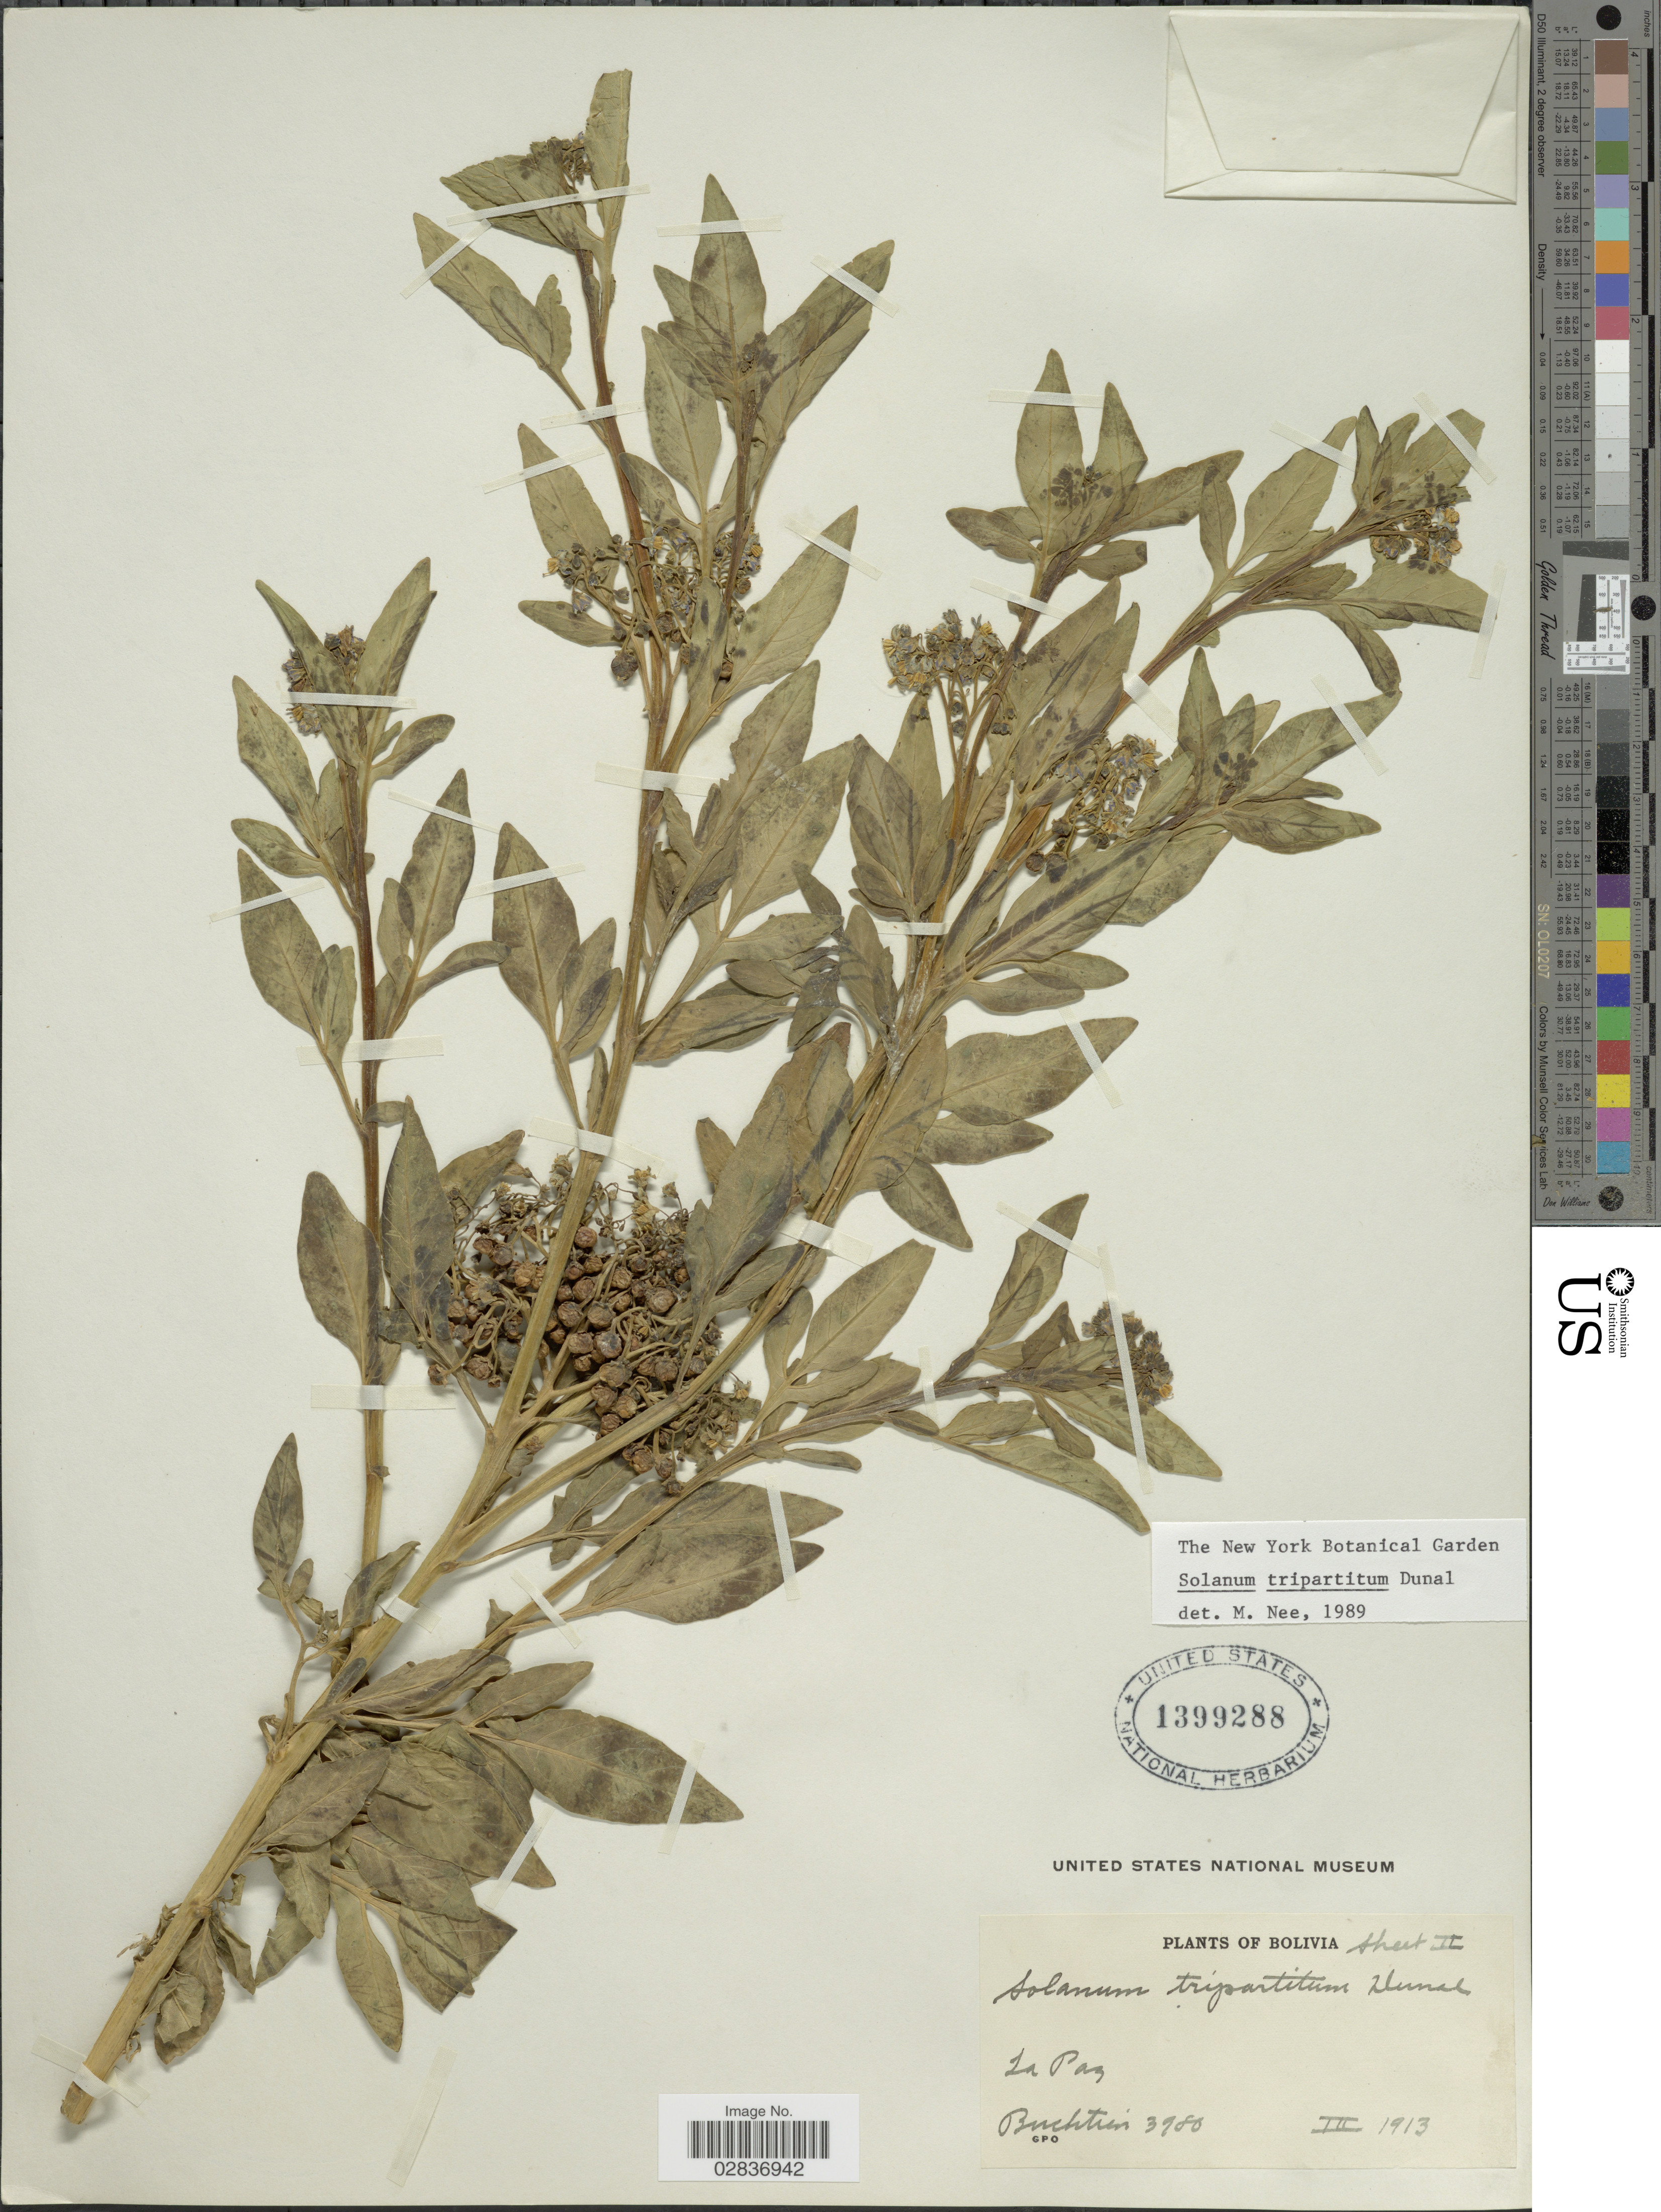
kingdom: Plantae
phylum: Tracheophyta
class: Magnoliopsida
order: Solanales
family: Solanaceae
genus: Solanum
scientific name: Solanum tripartitum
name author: Dunal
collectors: Buchtien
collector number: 3980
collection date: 1913-03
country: Bolivia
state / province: La Paz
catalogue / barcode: US 1399288